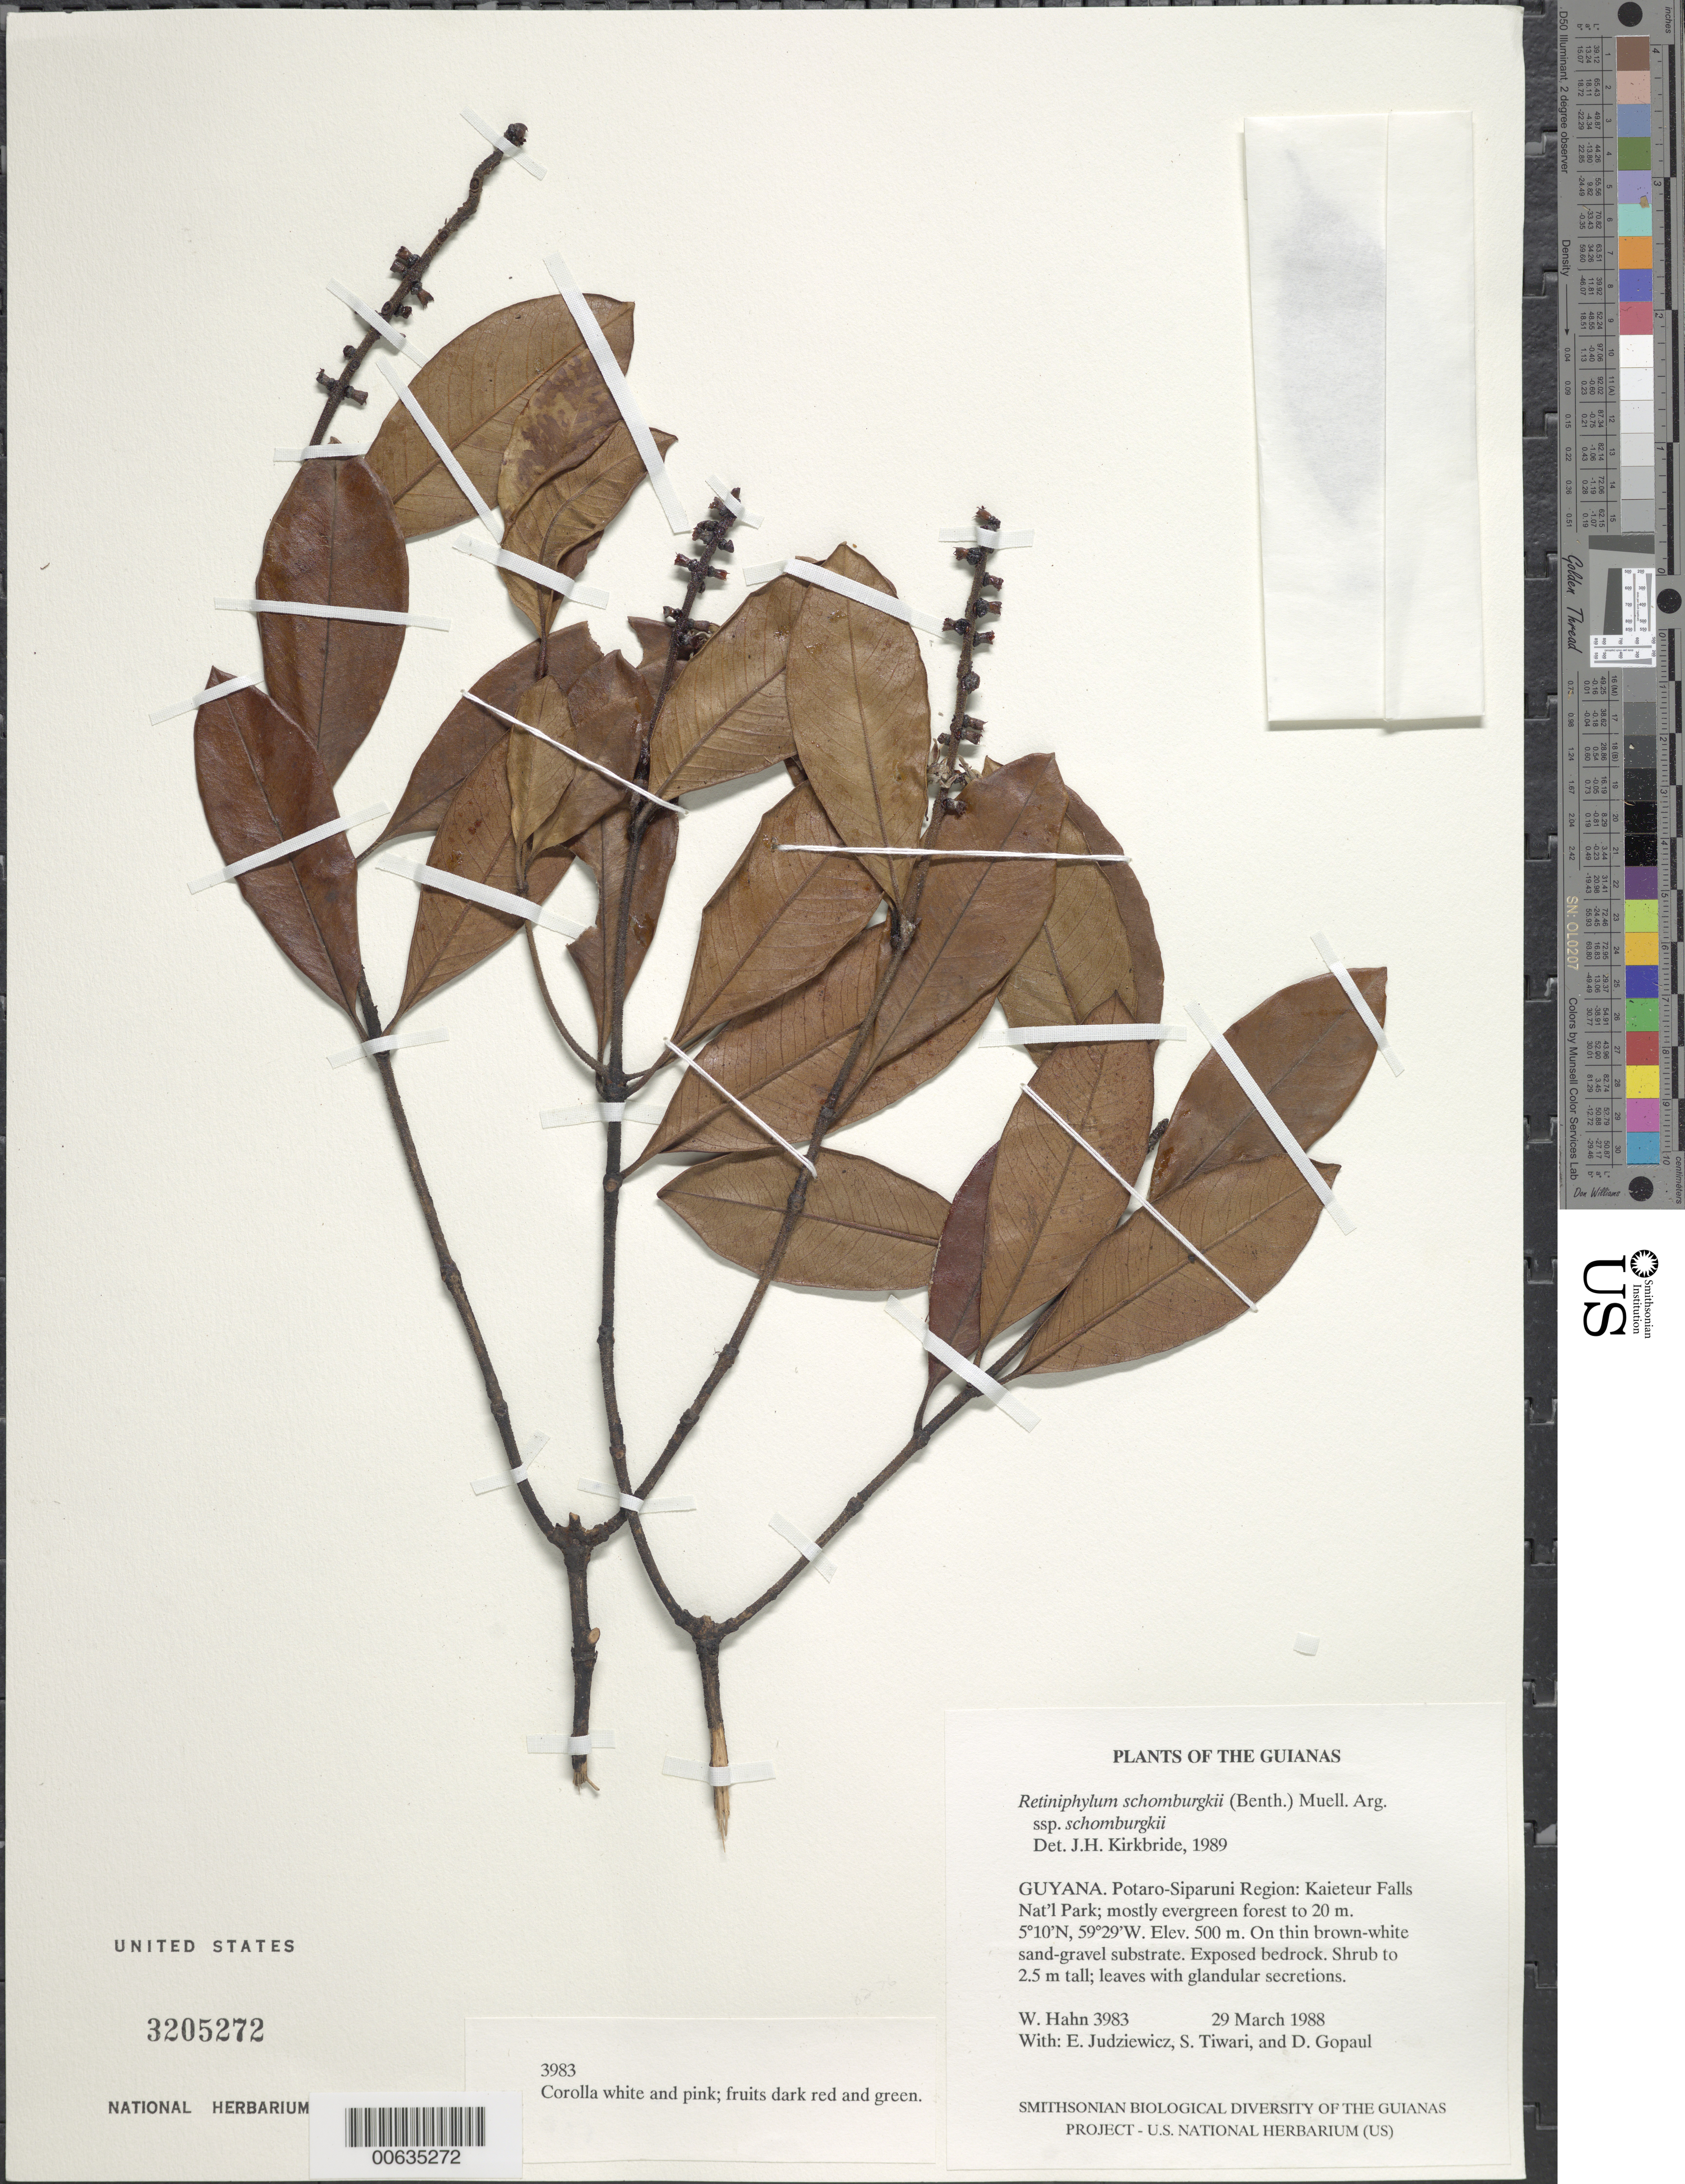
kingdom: Plantae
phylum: Tracheophyta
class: Magnoliopsida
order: Gentianales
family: Rubiaceae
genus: Retiniphyllum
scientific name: Retiniphyllum schomburgkii subsp. schomburgkii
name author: (Benth.) Müll. Arg.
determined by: Kirkbride, J. H.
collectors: W. Hahn, E. J. Judziewicz, S. Tiwari & D. Gopaul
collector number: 3983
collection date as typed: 29 March 1988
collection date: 1988-03-29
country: Guyana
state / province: Potaro-Siparuni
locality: Kaieteur Falls National Park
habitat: Mostly evergreen forest to 20 m on thin brown-white sand-gravel substrate. Exposed bedrock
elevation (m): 500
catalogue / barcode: US 3205272